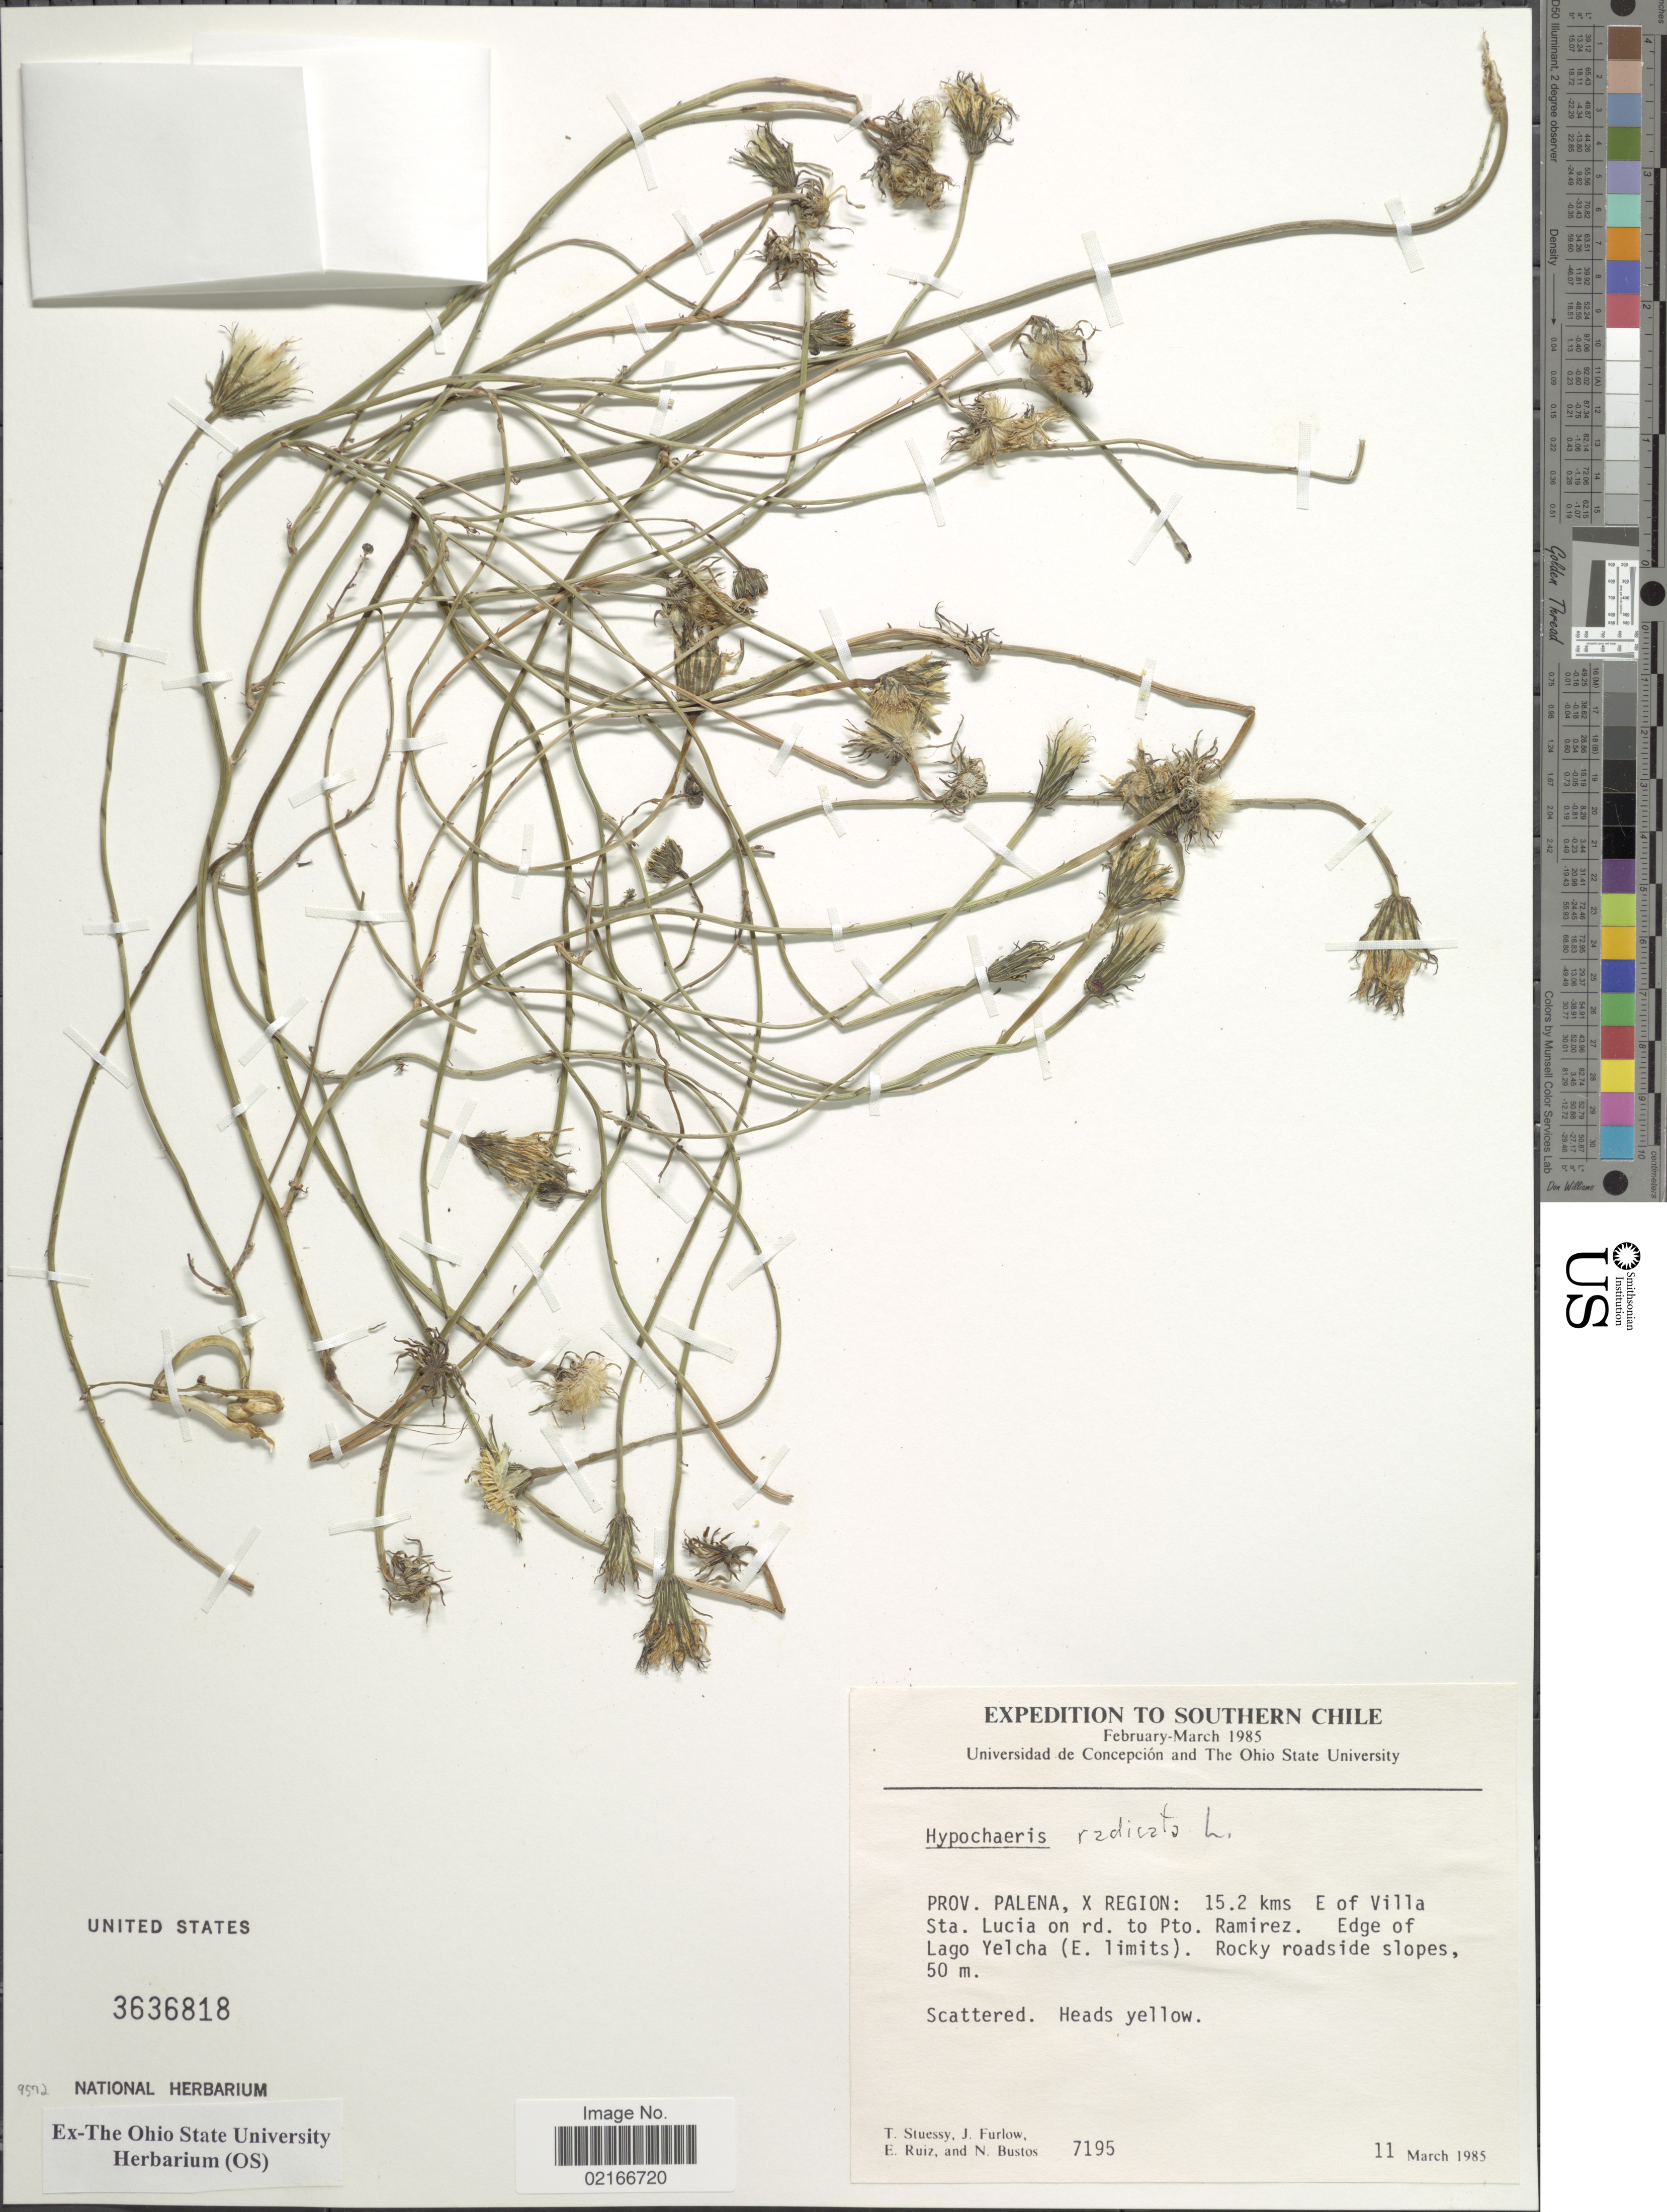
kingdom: Plantae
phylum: Tracheophyta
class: Magnoliopsida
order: Asterales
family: Asteraceae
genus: Hypochaeris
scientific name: Hypochaeris radicata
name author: L.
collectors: T. Stuessy, J. Furlow, E. Ruiz & N. Bustos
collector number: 7195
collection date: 1985-03-11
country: Chile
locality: Southern Chile. Prov. Palena, [Foreign script] Region: 15.2 kms E of Villa Sta. Lucia on rd. to Pto. Ramirez. Edge of Lago Yelcha (E. limits)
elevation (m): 50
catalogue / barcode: US 3636818